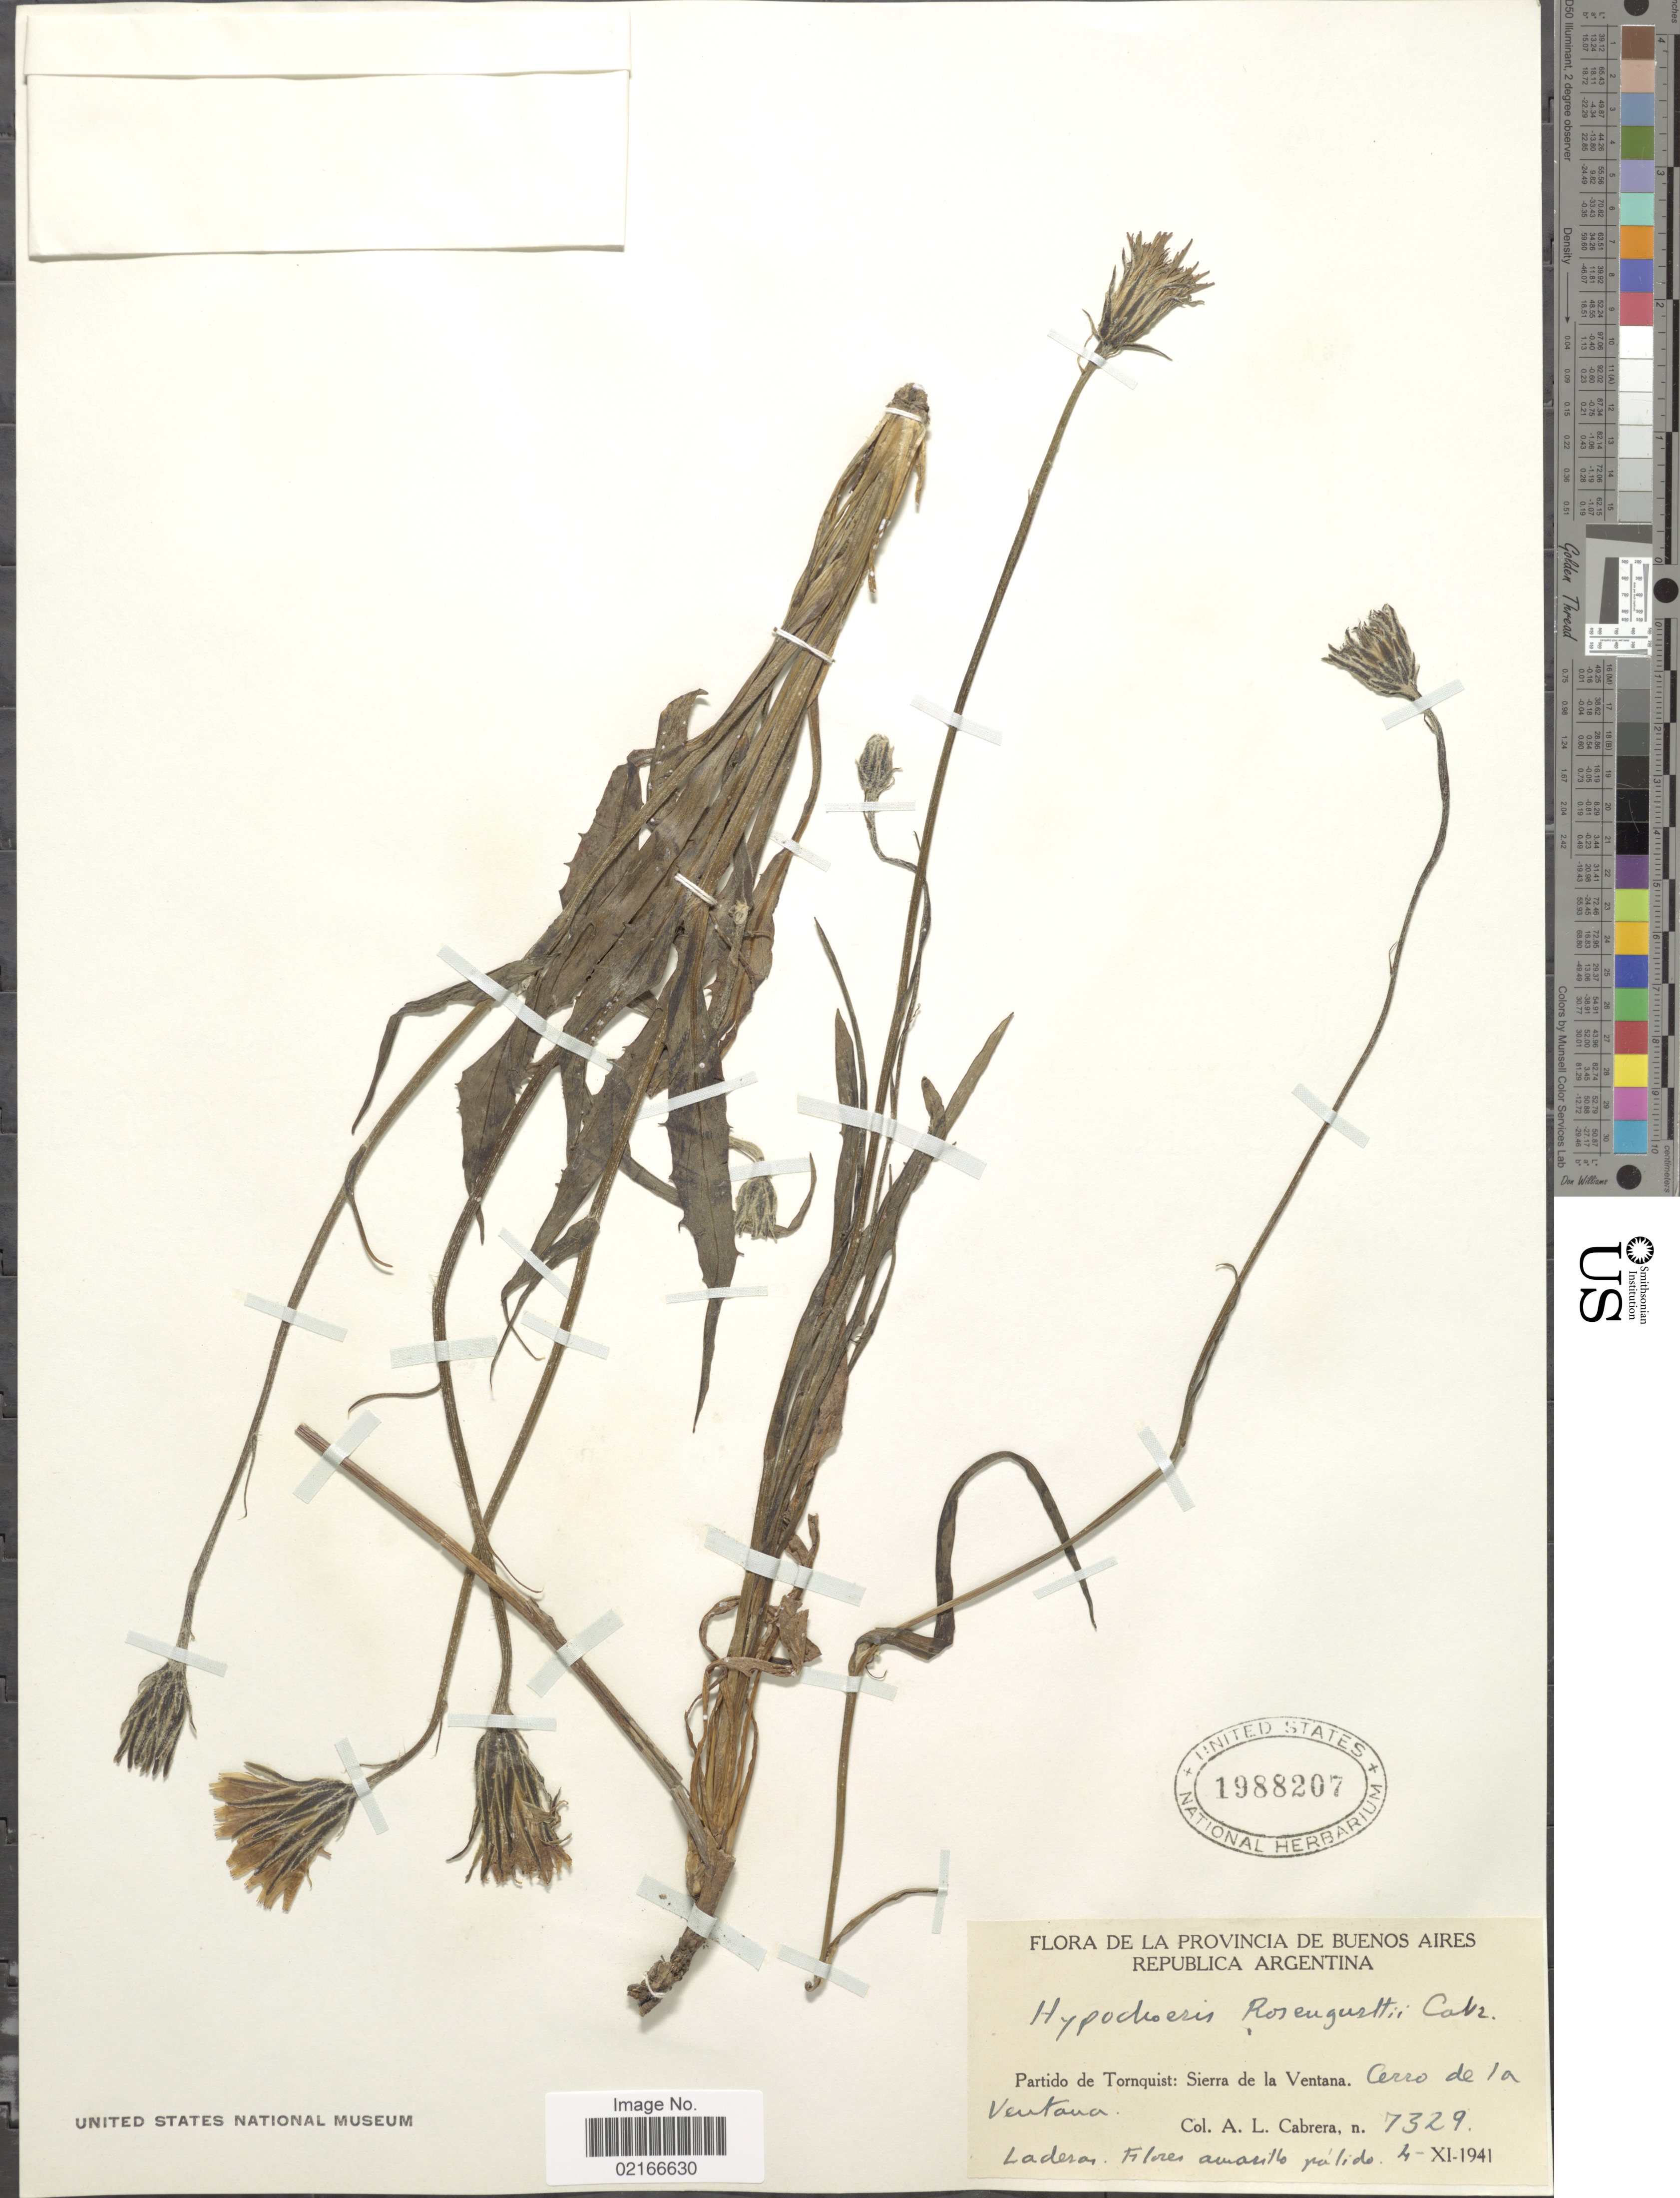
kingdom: Plantae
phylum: Tracheophyta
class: Magnoliopsida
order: Asterales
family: Asteraceae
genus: Hypochaeris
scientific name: Hypochaeris neopinnatifida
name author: Azevêdo-Gonç. & Matzenb.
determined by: Mailhos, Ary, (MVFA), Universidad de la Republica (URUGUAY)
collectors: A. L. Cabrera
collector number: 7329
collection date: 1941-11-04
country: Argentina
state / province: Buenos Aires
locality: Partido de Tornquist: Sierra de la Ventana. Cerro de la Ventana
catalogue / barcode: US 1988207